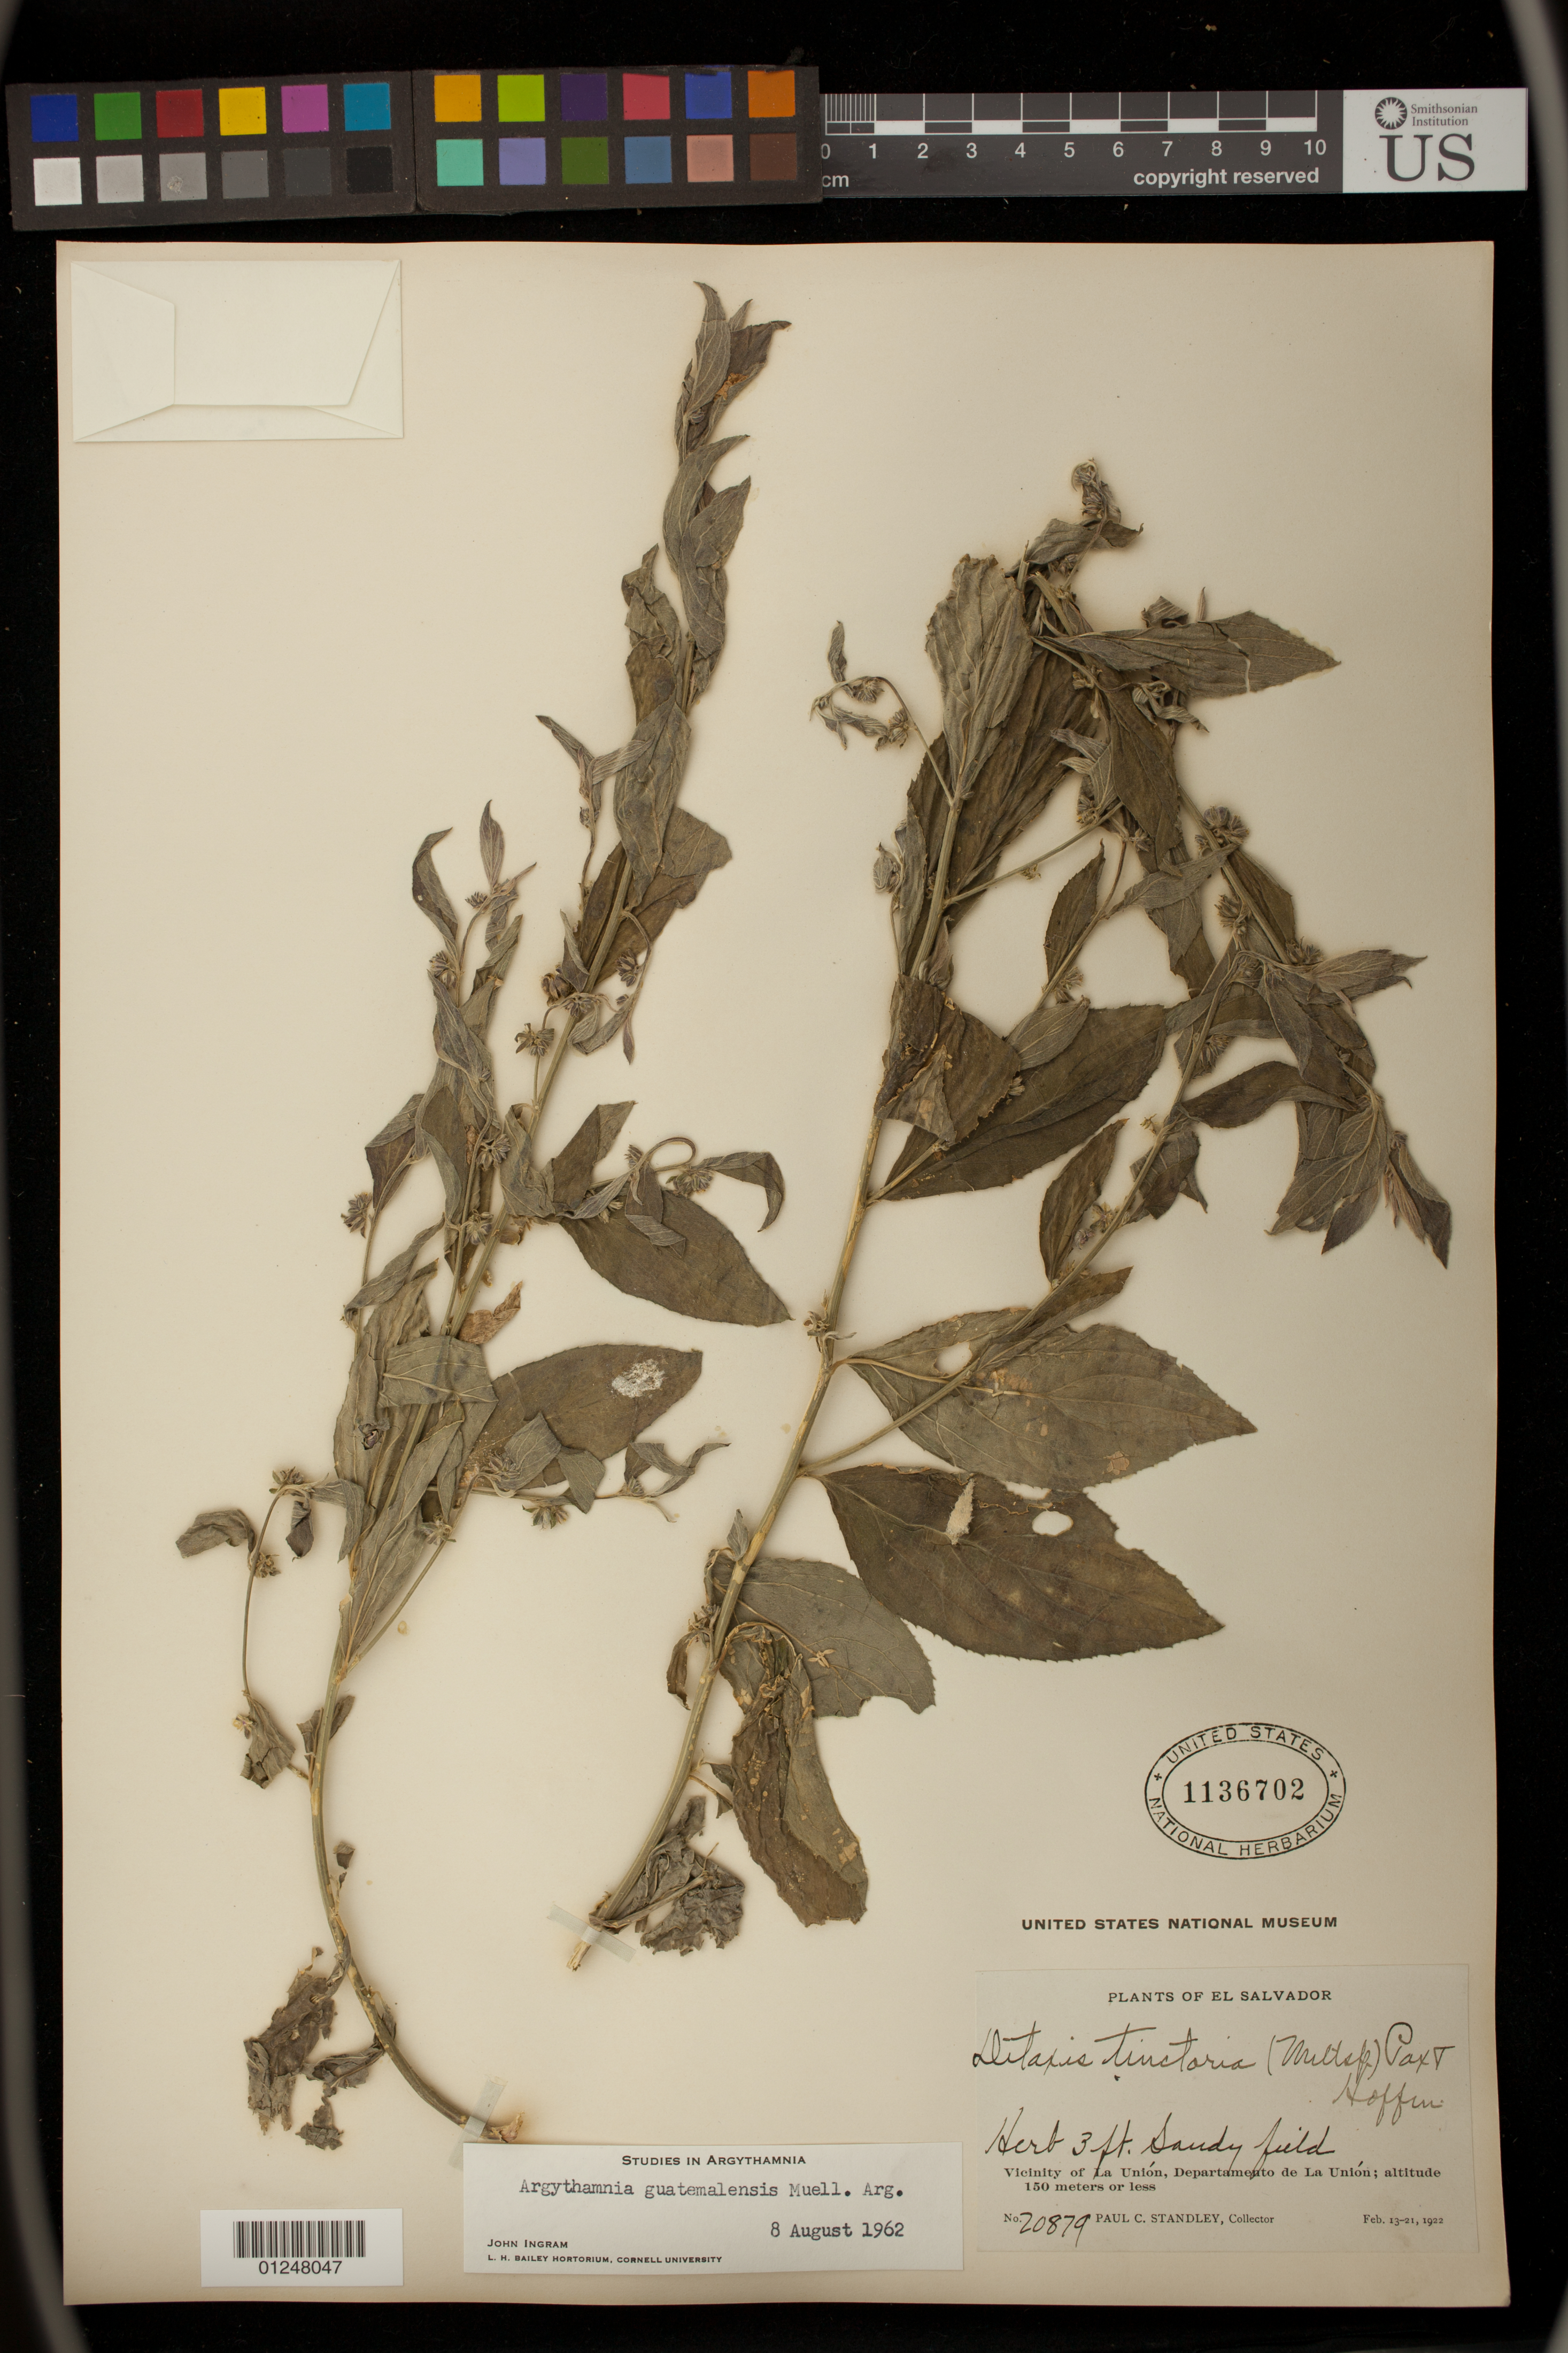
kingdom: Plantae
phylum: Tracheophyta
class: Magnoliopsida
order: Malpighiales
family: Euphorbiaceae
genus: Ditaxis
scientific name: Ditaxis guatemalensis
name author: (Müll. Arg.) Pax & K. Hoffm.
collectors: P. C. Standley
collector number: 20879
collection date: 1922-02-13/1922-02-21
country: El Salvador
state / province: La Union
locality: Sandy field.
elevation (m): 0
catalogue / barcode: US 1136702